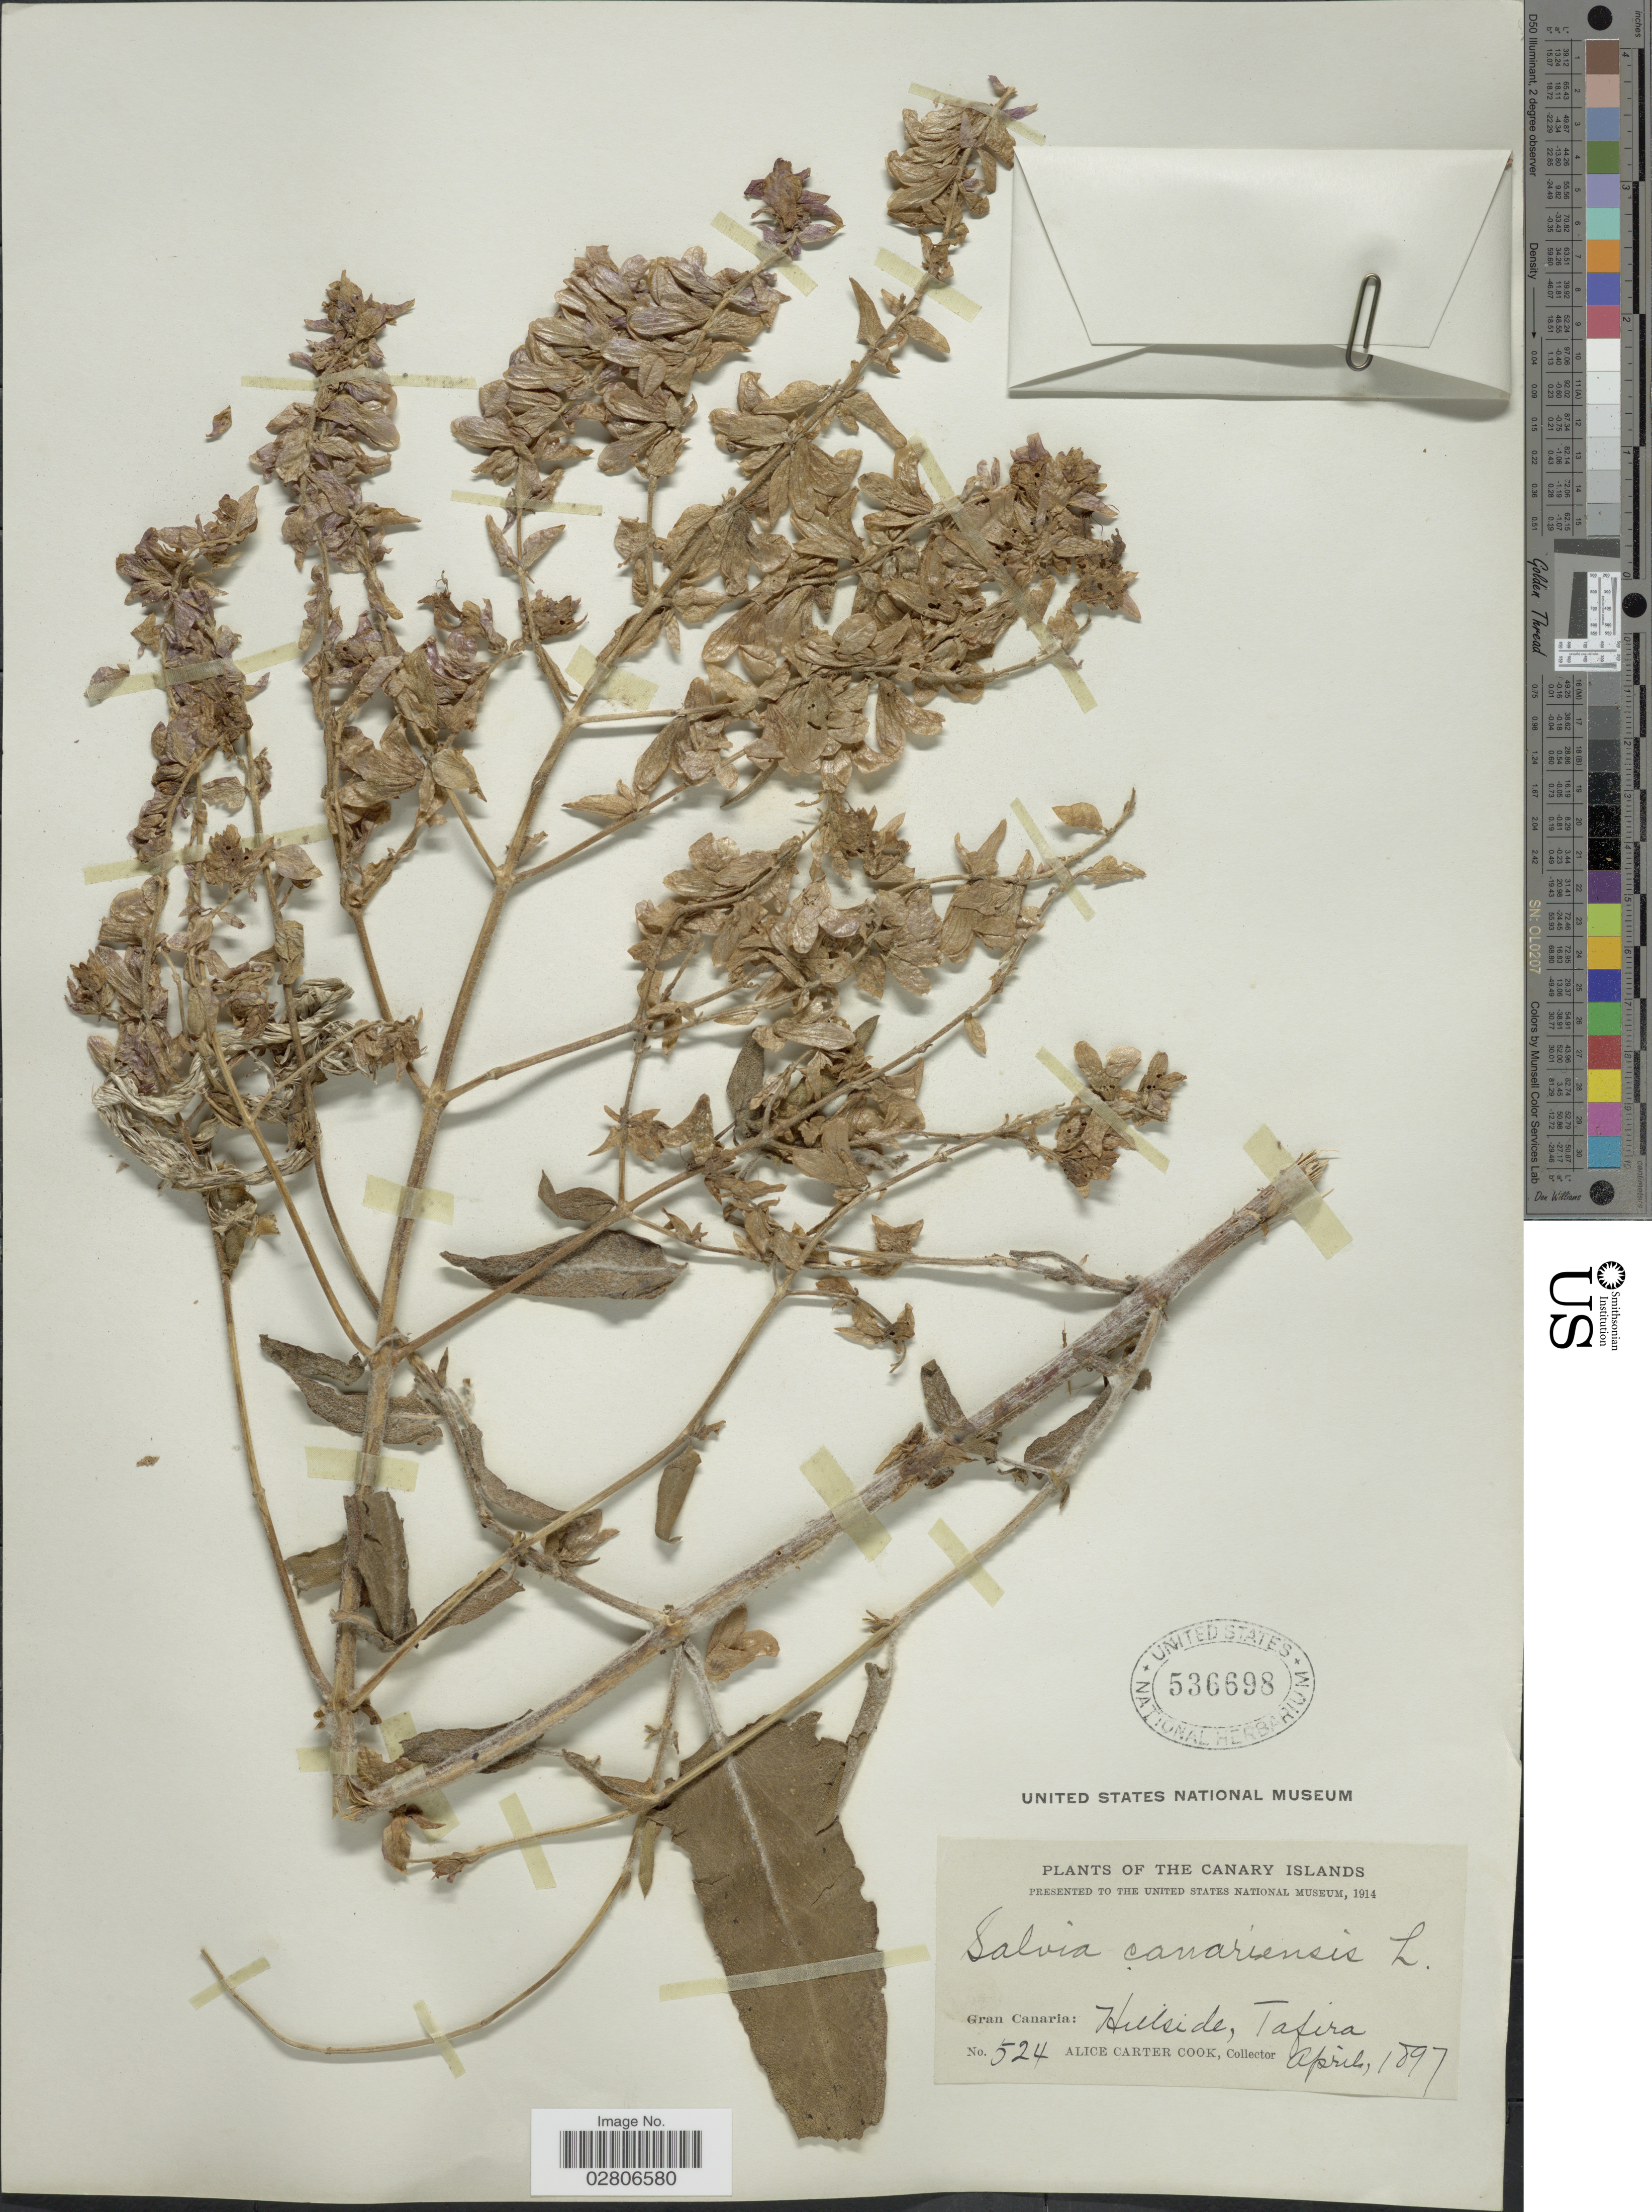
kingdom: Plantae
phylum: Tracheophyta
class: Magnoliopsida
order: Lamiales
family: Lamiaceae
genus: Salvia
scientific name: Salvia canariensis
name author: L.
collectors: Alice C. Cook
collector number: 524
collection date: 1897-04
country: Spain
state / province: Canarias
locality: Canary Islands, Gran Canaria: Hillside, Tafira.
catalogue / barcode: US 536698